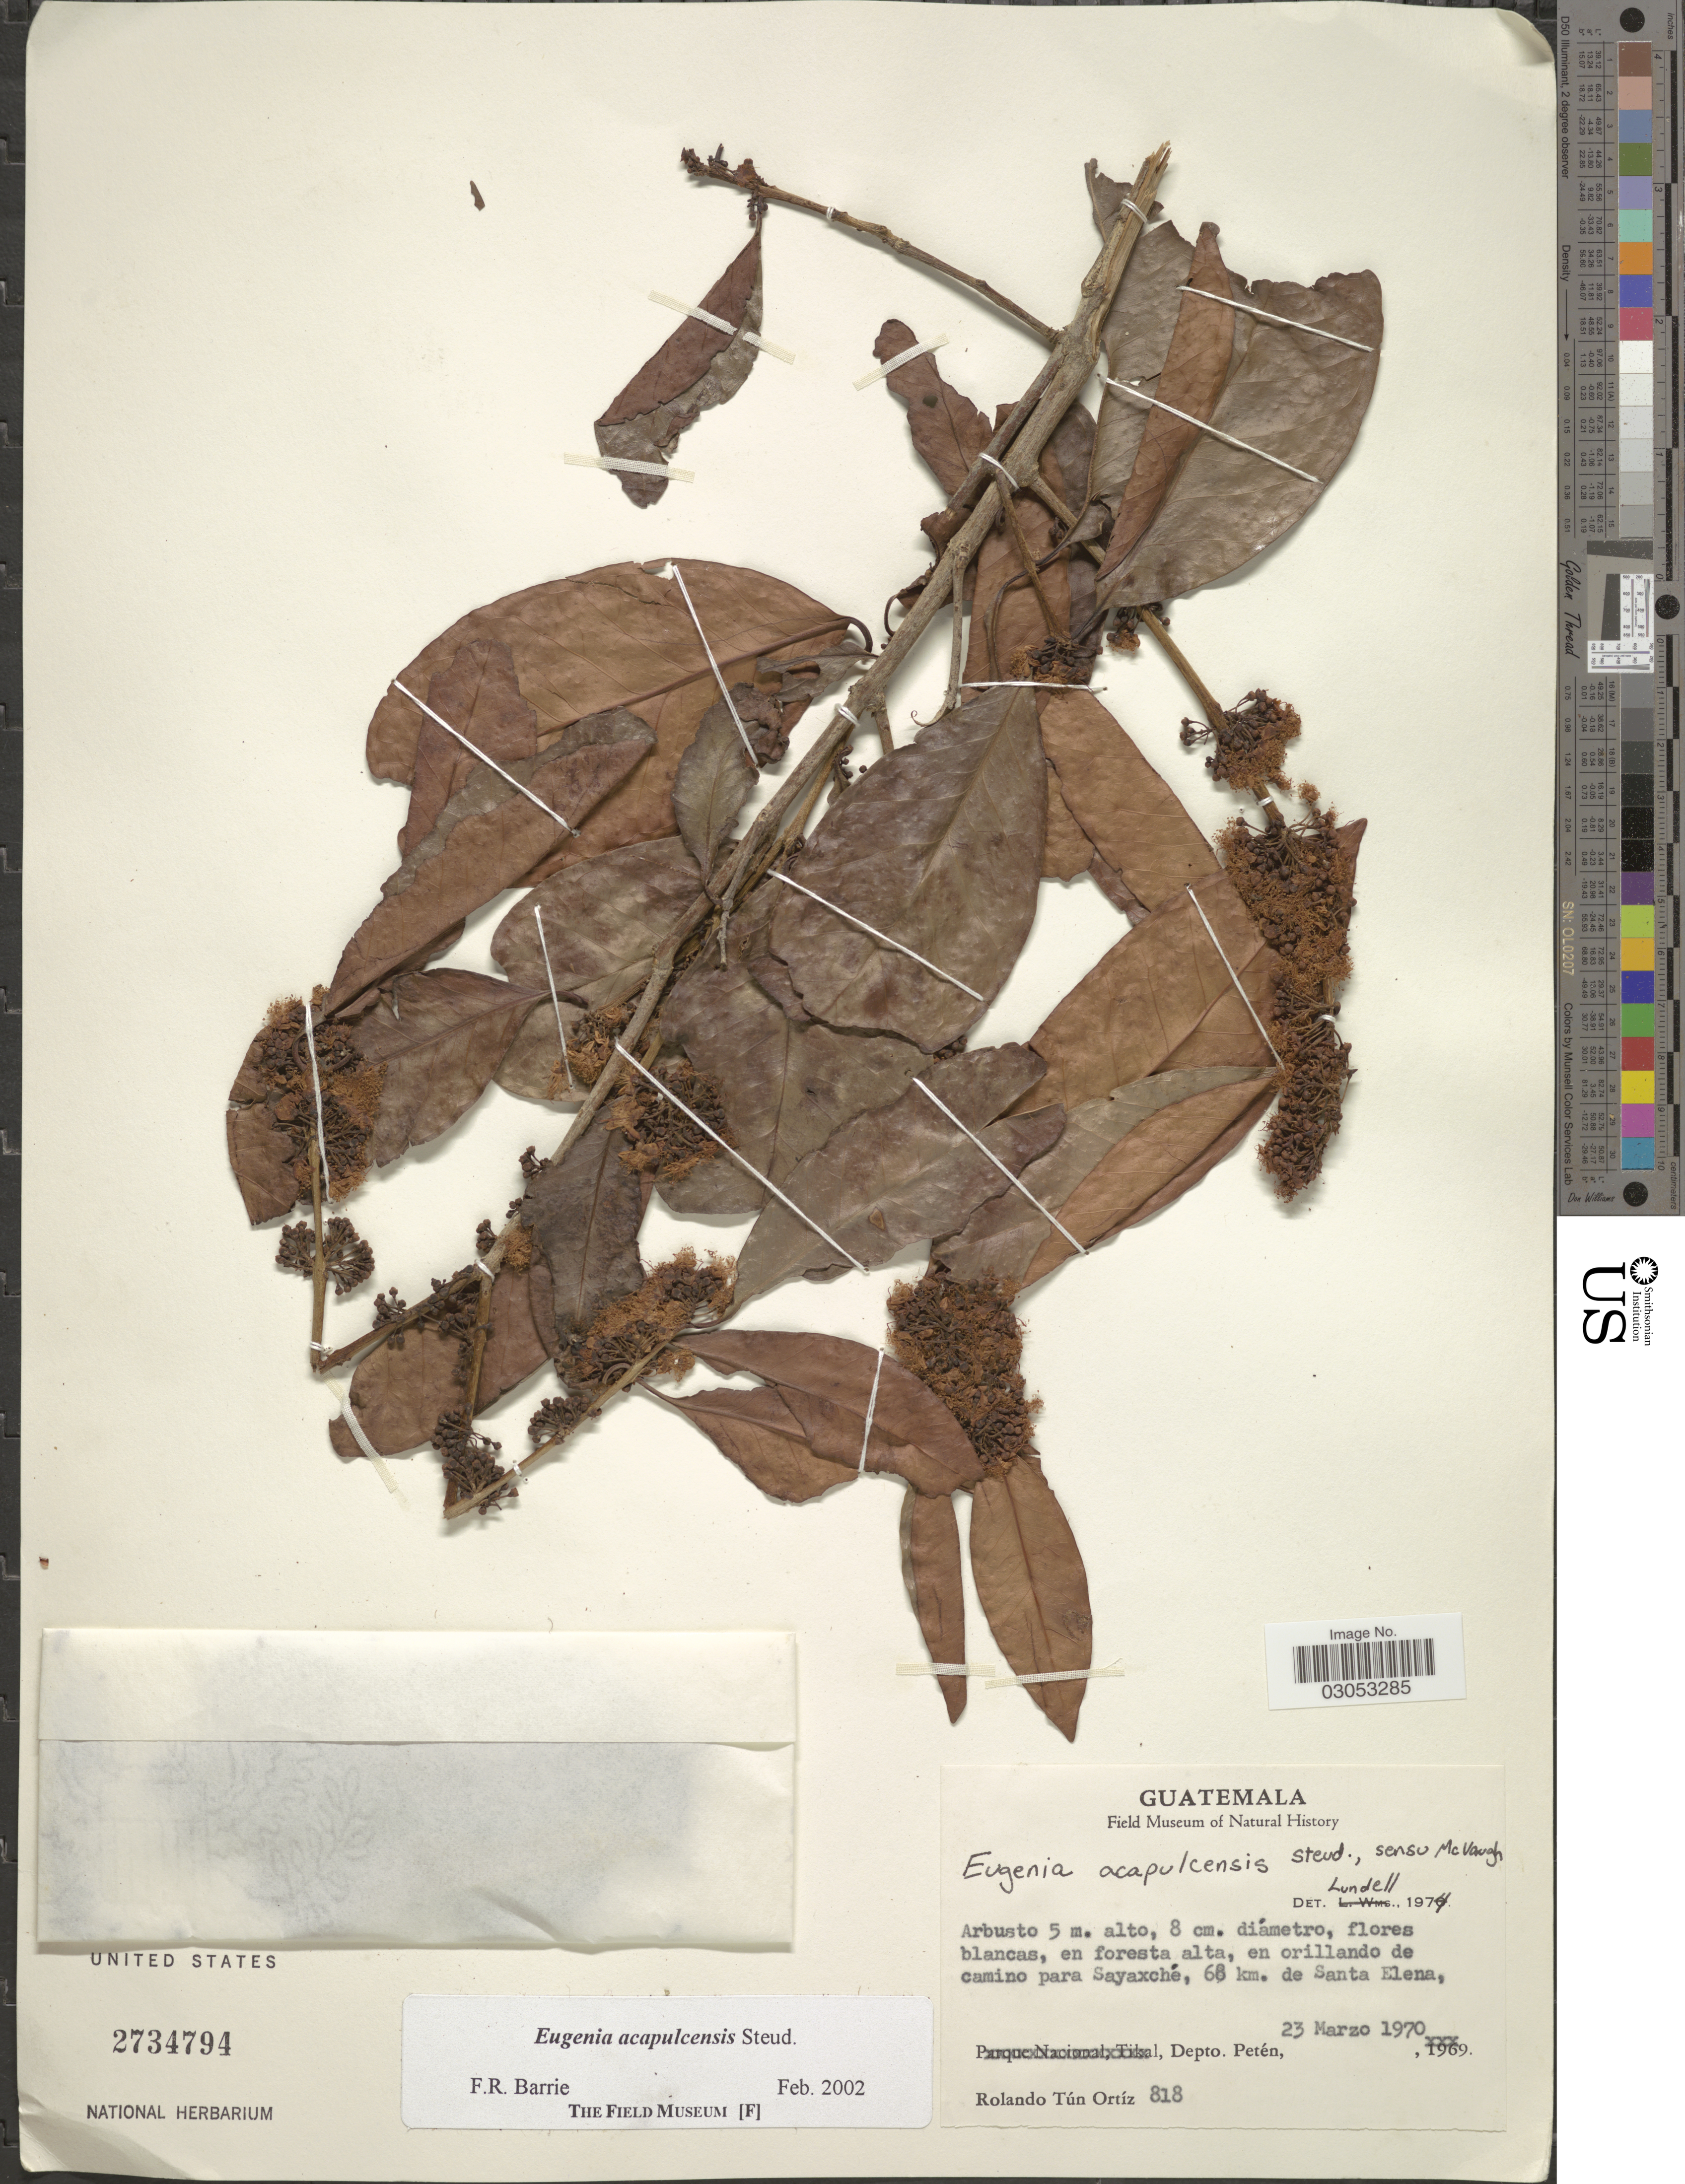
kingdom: Plantae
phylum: Tracheophyta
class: Magnoliopsida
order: Myrtales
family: Myrtaceae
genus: Eugenia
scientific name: Eugenia acapulcensis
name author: Steud.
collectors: R. T. Ortíz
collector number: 818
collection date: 1970-03-23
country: Guatemala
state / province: El Petén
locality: En orillando de camino para Sayaxché, 68 km. de Santa Elena, Depto. Petén.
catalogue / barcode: US 2734794